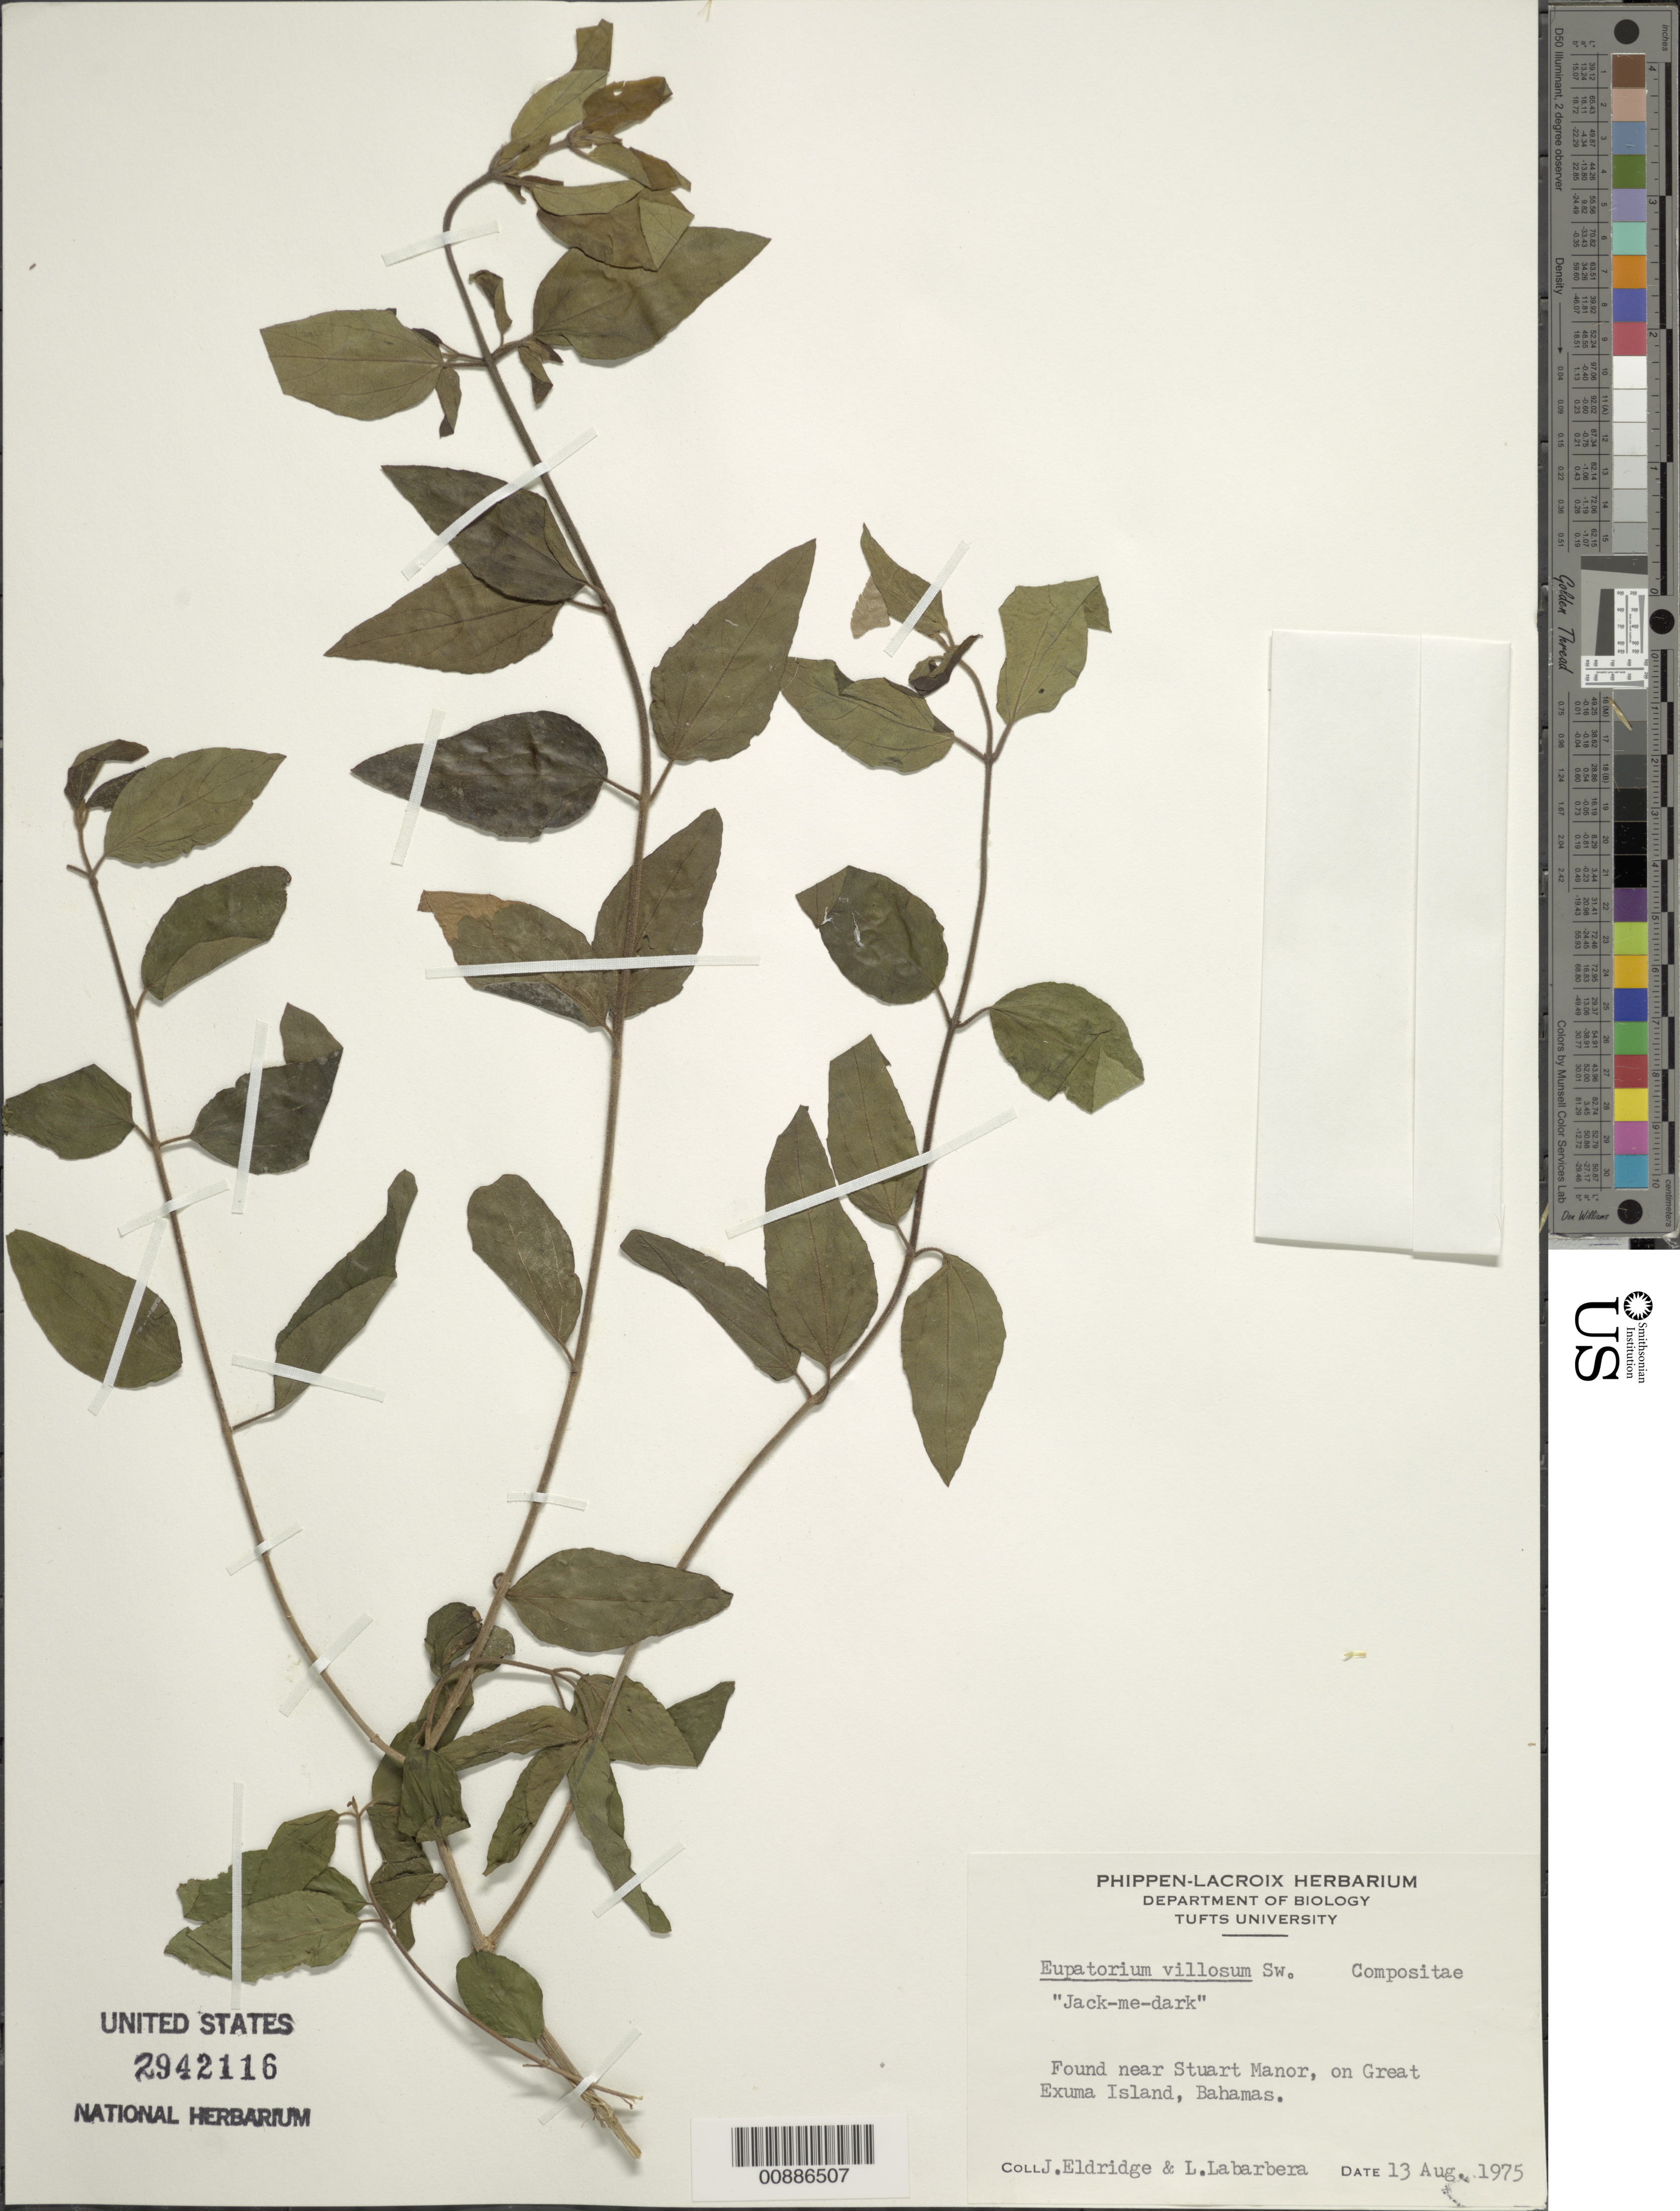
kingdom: Plantae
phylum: Tracheophyta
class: Magnoliopsida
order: Asterales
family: Asteraceae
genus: Koanophyllon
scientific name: Koanophyllon villosum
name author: (Sw.) R.M. King & H. Rob.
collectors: J. Eldridge & L. Labarbera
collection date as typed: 13 Aug 1975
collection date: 1975-08-13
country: Bahamas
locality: Great Exuma Island. Near Stuart Manor.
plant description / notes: Common name: Jack-me-dark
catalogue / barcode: US 2942116